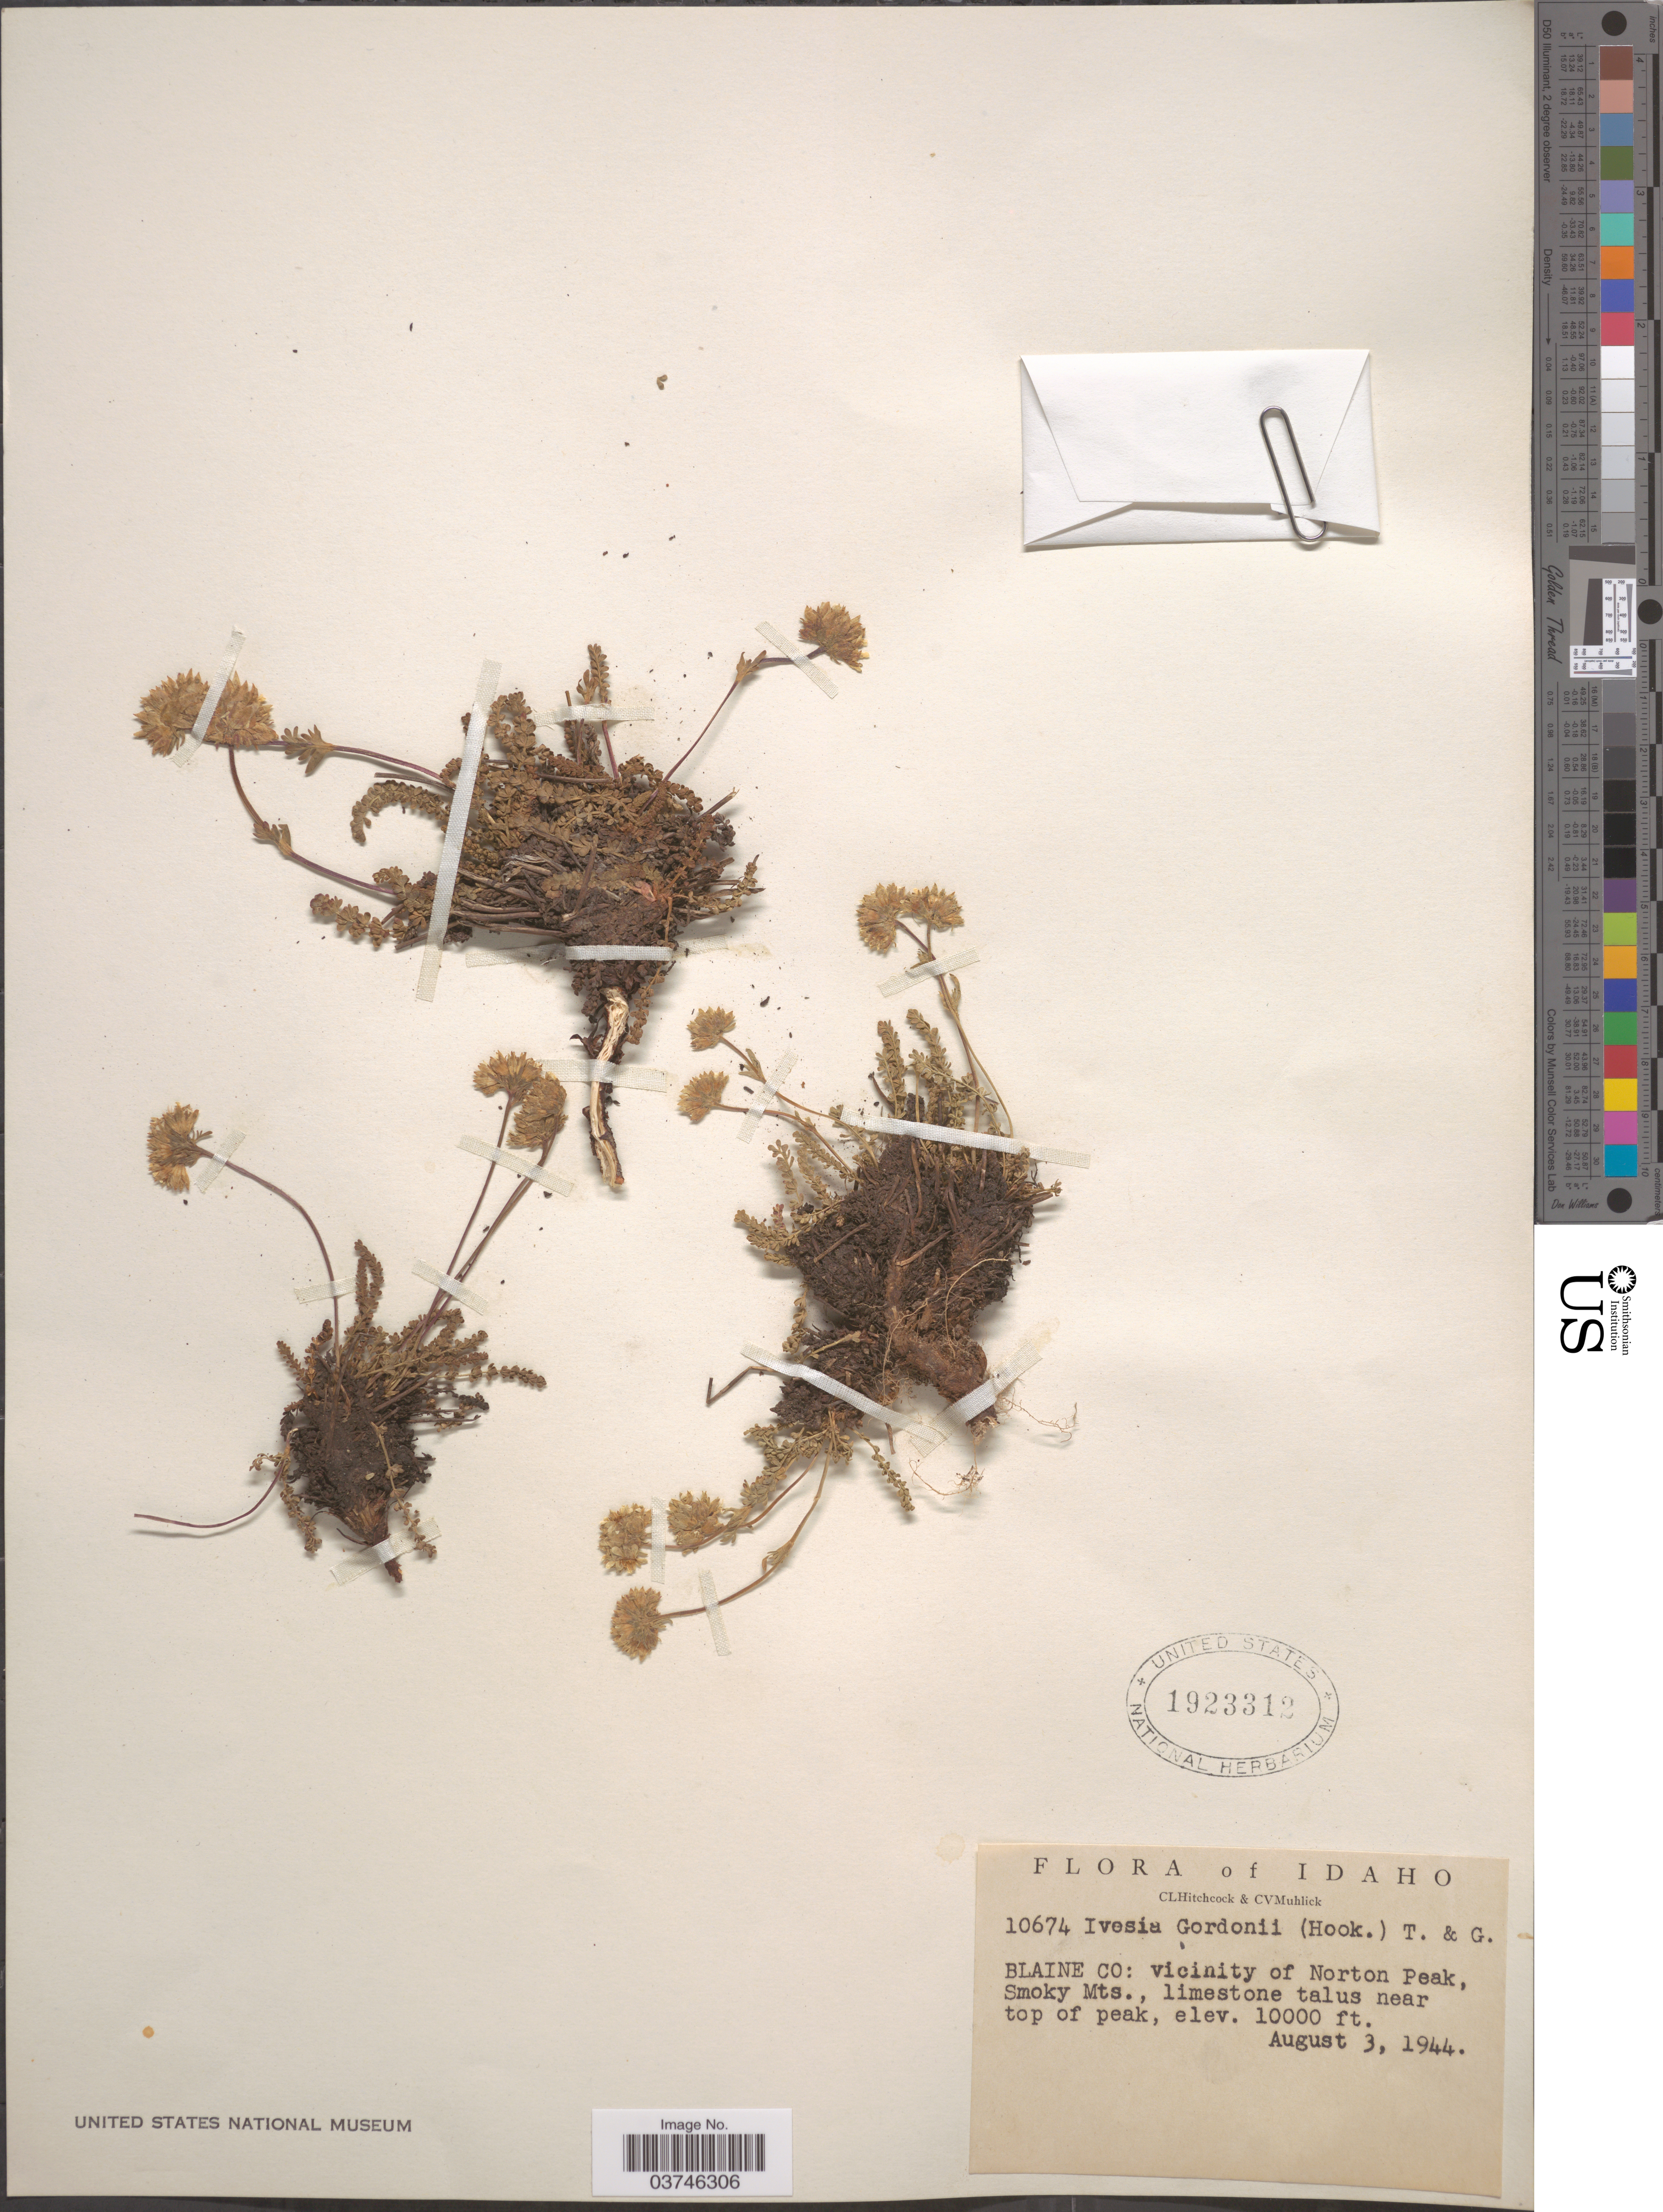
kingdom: Plantae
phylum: Tracheophyta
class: Magnoliopsida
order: Rosales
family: Rosaceae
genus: Potentilla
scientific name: Potentilla gordonii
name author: (Hook.) Greene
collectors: C. L. Hitchcock & C. V. Muhlick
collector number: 10674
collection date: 1944-08-03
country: United States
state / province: Idaho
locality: Blaine Co: vicinity of Norton Peak, Smoky Mts.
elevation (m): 3048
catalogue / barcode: US 1923312